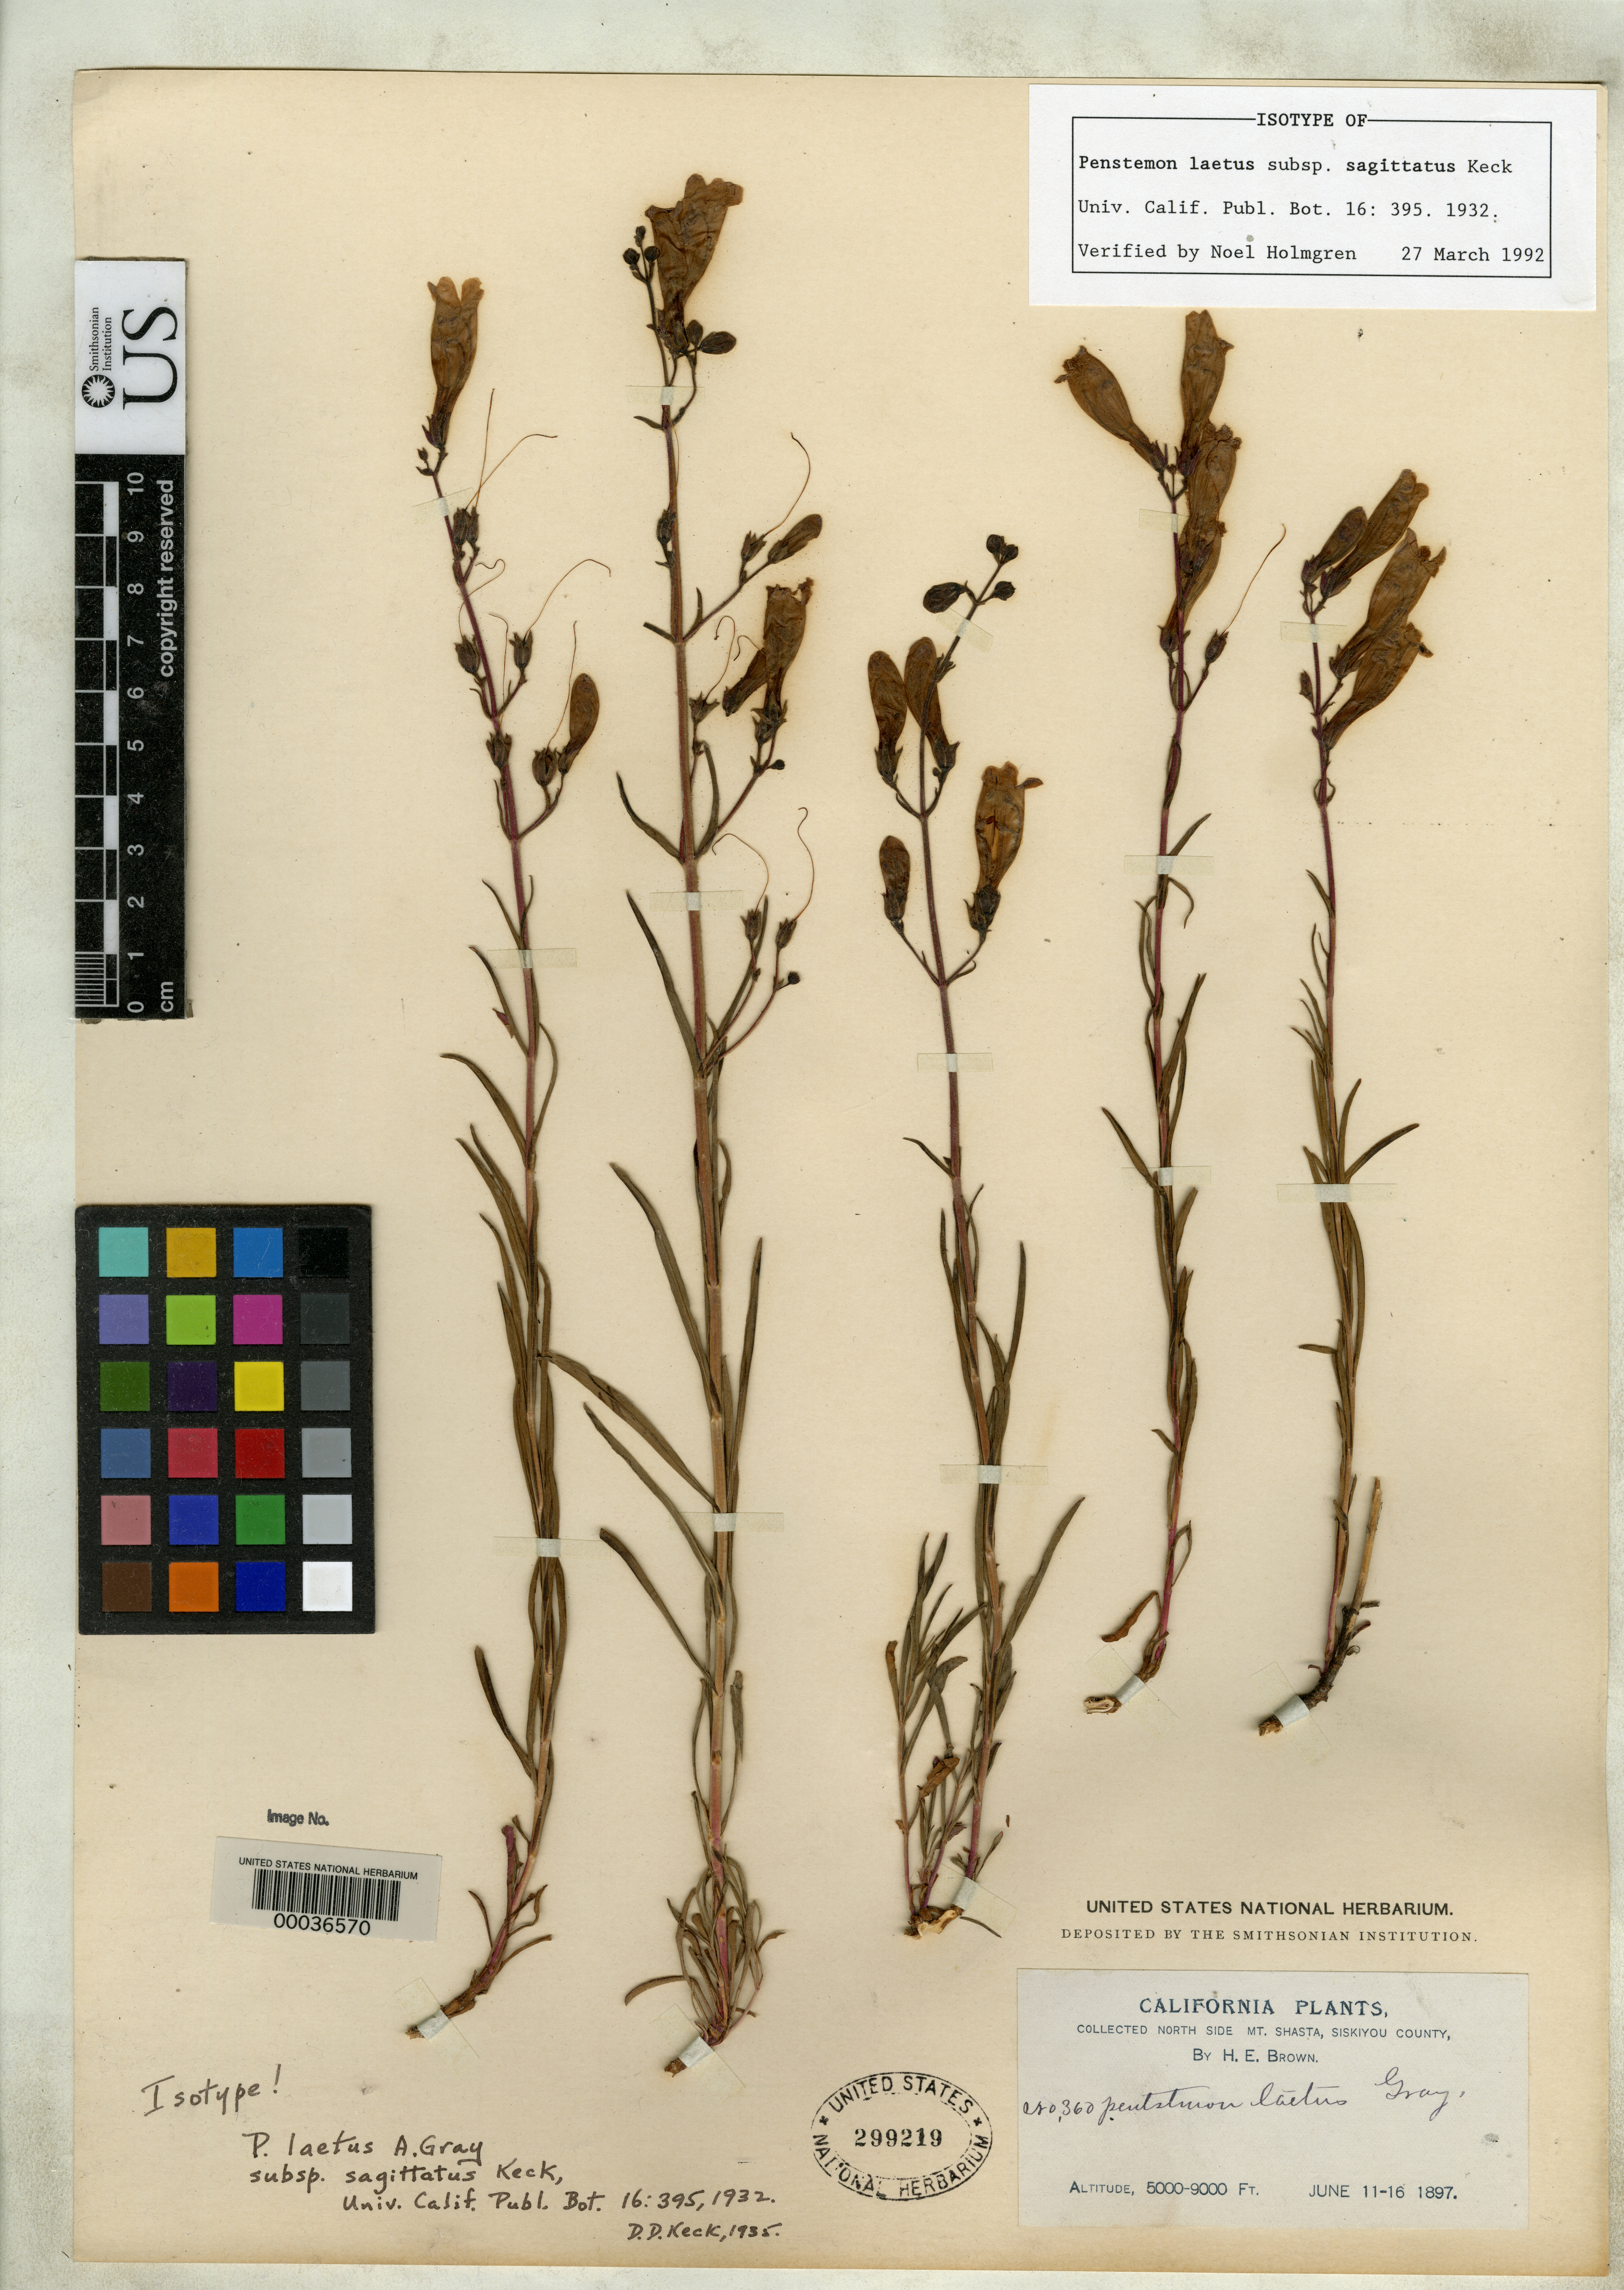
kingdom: Plantae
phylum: Tracheophyta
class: Magnoliopsida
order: Lamiales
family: Plantaginaceae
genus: Penstemon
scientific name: Penstemon laetus subsp. sagittatus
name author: D.D. Keck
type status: Isotype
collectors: H. E. Brown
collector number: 360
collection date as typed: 11 Jun 1897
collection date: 1897-06-11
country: United States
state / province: California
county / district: Siskiyou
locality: Mount Shasta.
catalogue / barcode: US 299219